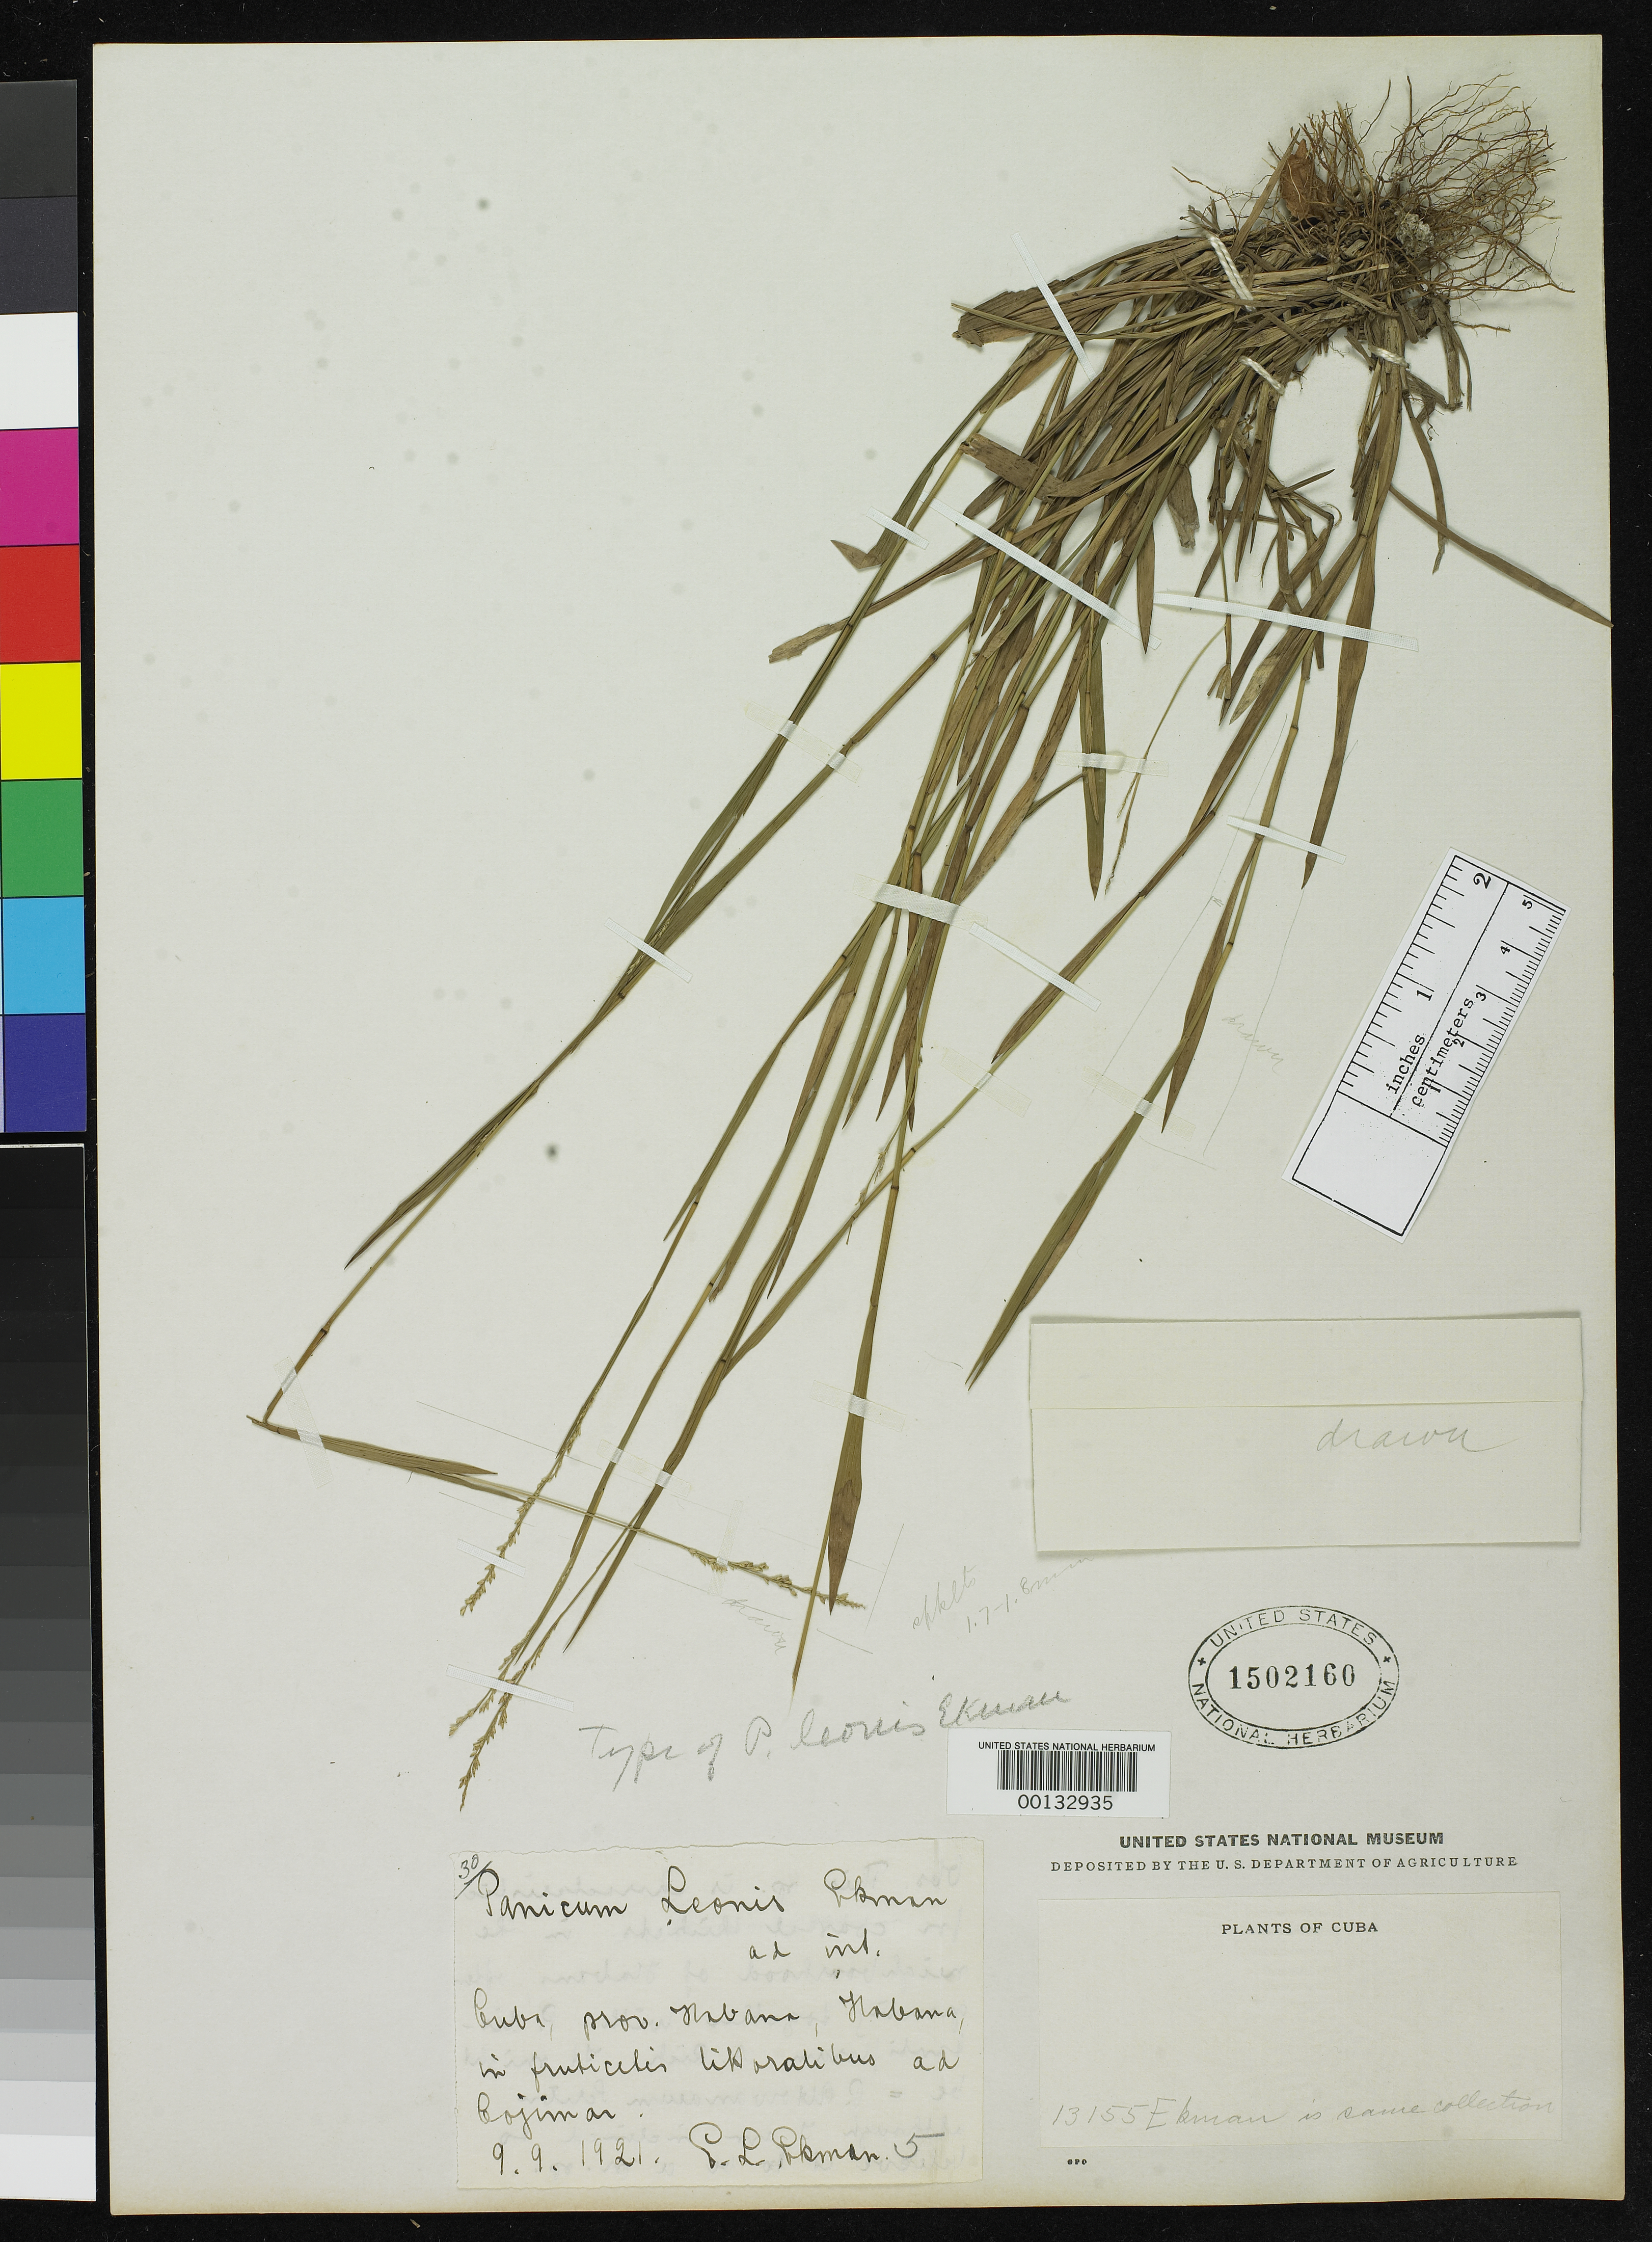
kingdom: Plantae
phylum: Tracheophyta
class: Liliopsida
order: Poales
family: Poaceae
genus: Panicum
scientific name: Panicum leonis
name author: Ekman ex Hitchc.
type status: Holotype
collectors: E. L. Ekman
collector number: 13155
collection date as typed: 09 Sep 1921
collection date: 1921-09-09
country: Cuba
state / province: La Habana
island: Greater Antilles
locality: Cojimar, Habana.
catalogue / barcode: US 1502160